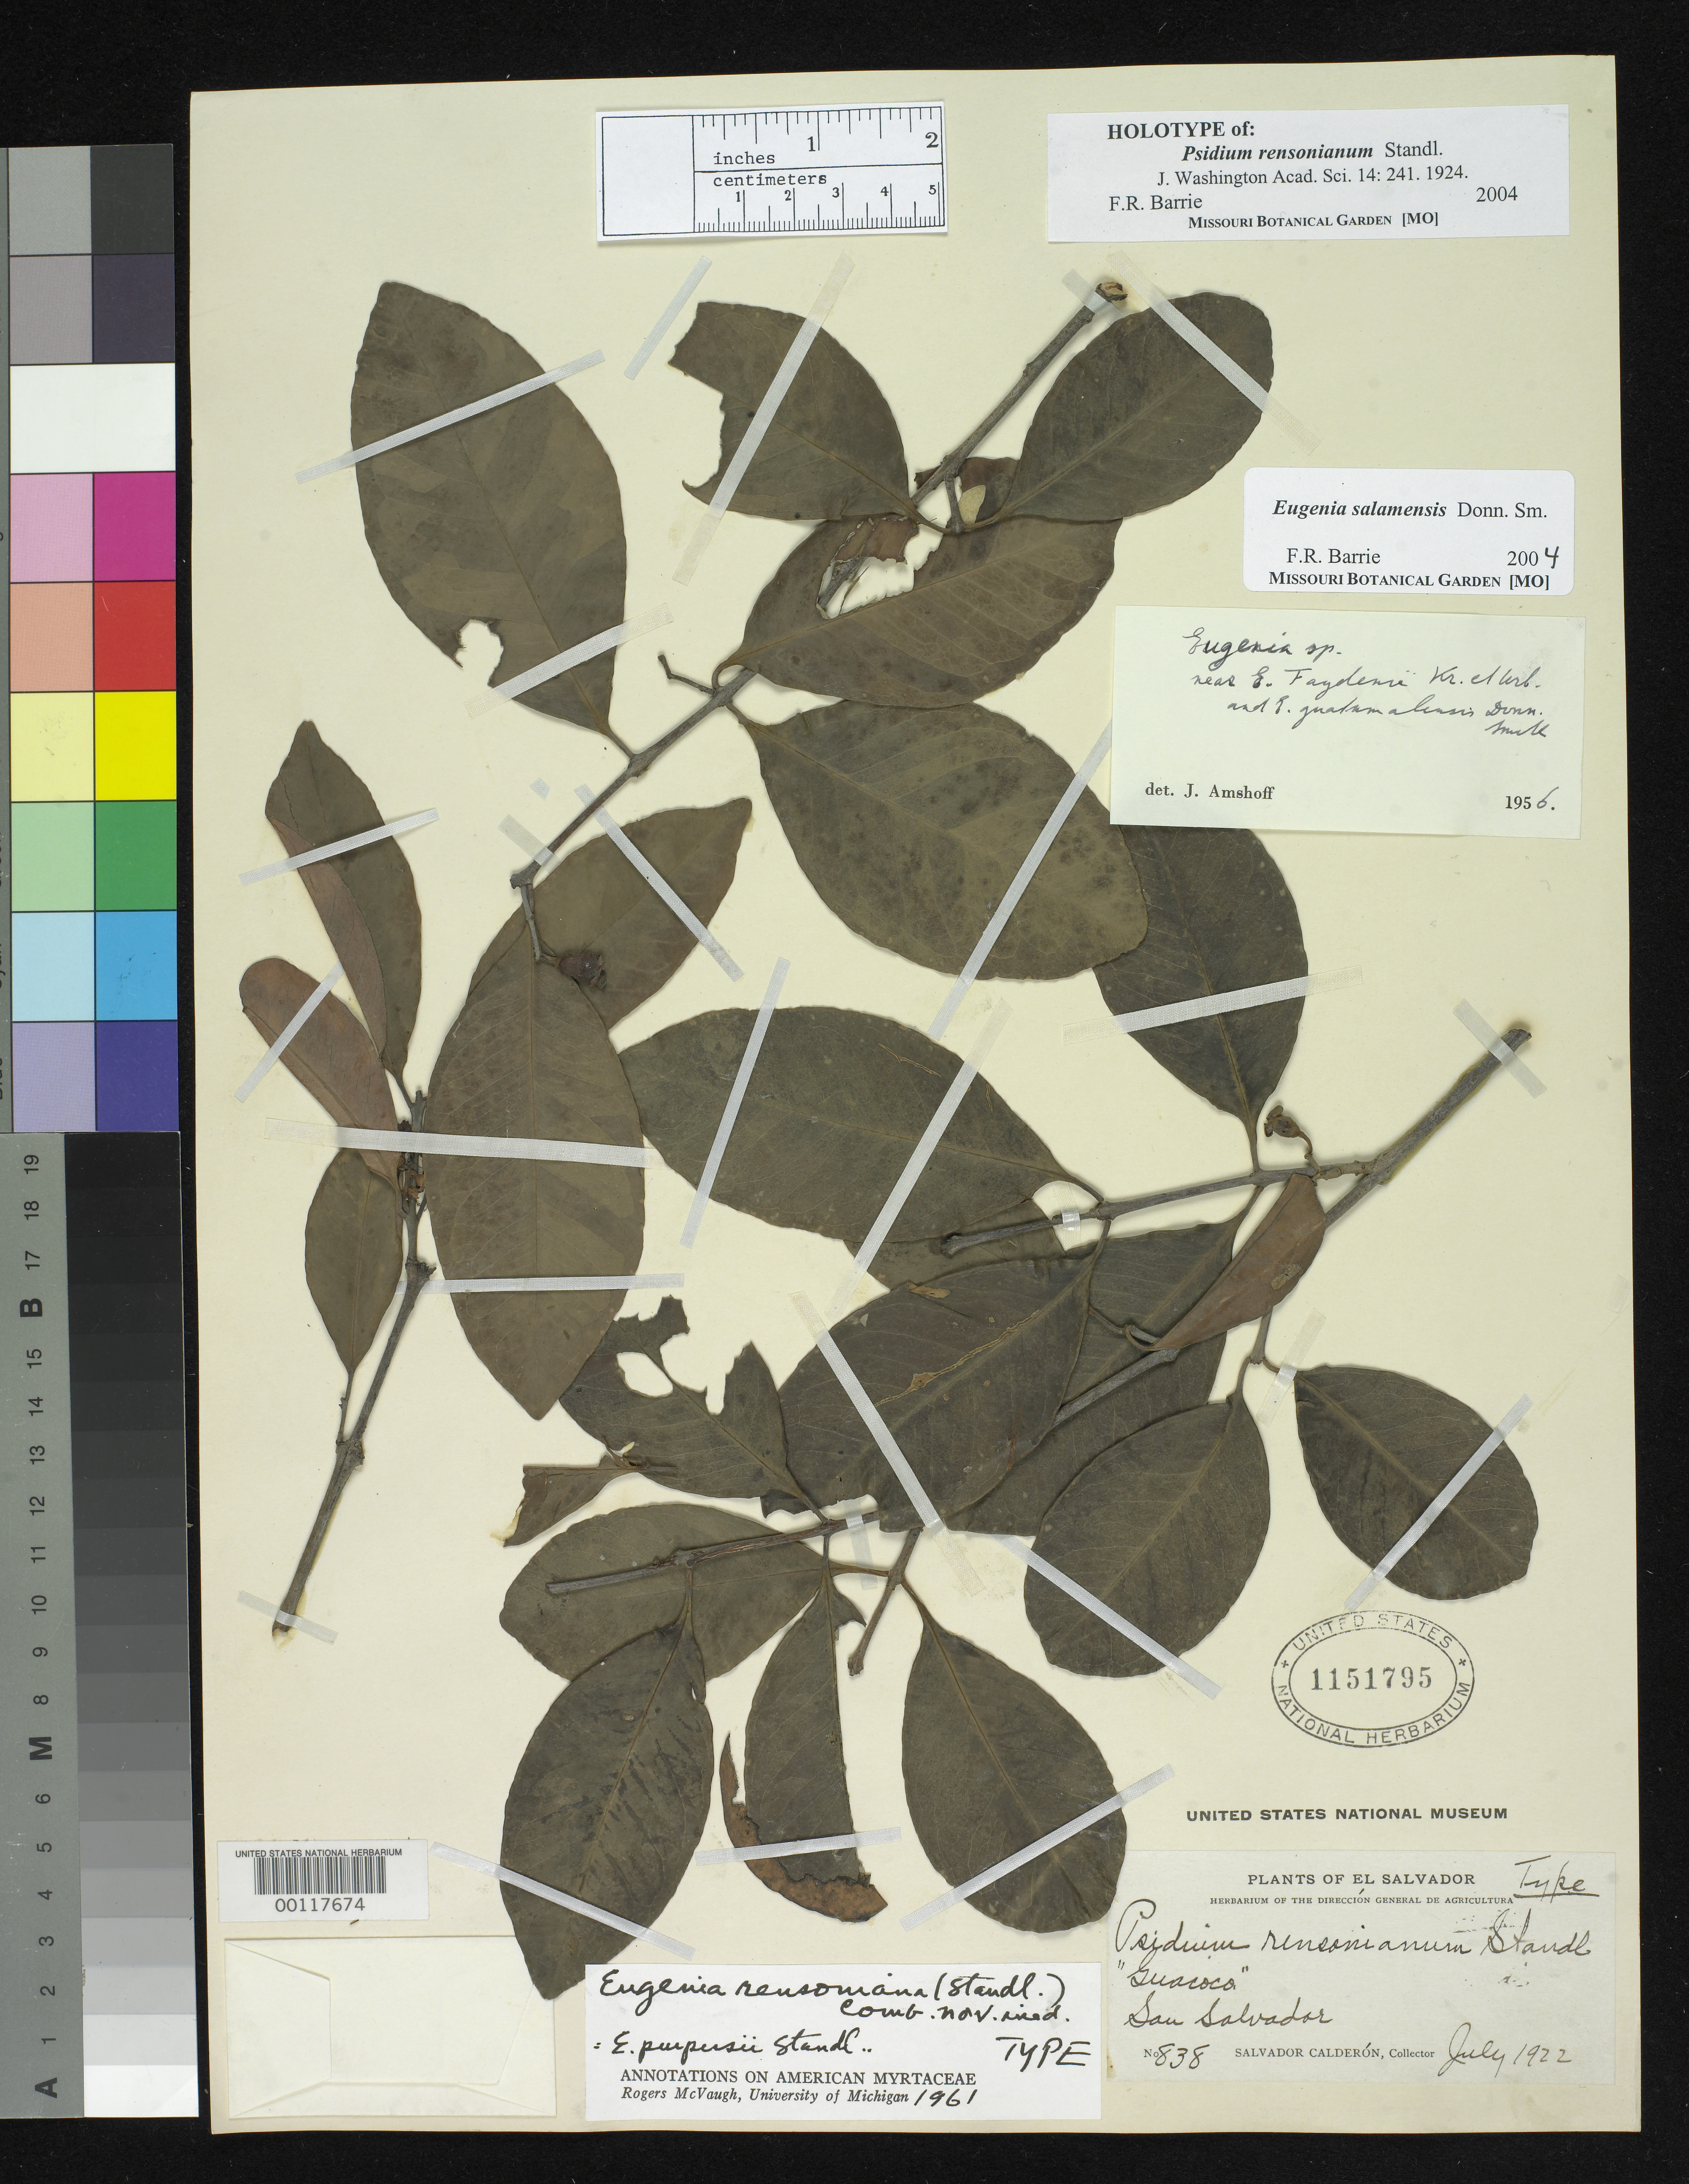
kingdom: Plantae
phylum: Tracheophyta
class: Magnoliopsida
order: Myrtales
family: Myrtaceae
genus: Psidium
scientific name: Psidium rensonianum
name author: Standl.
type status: Holotype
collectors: S. Calderón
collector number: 838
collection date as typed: Jul 1922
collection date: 1922-07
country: El Salvador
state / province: San Salvador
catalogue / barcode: US 1151795